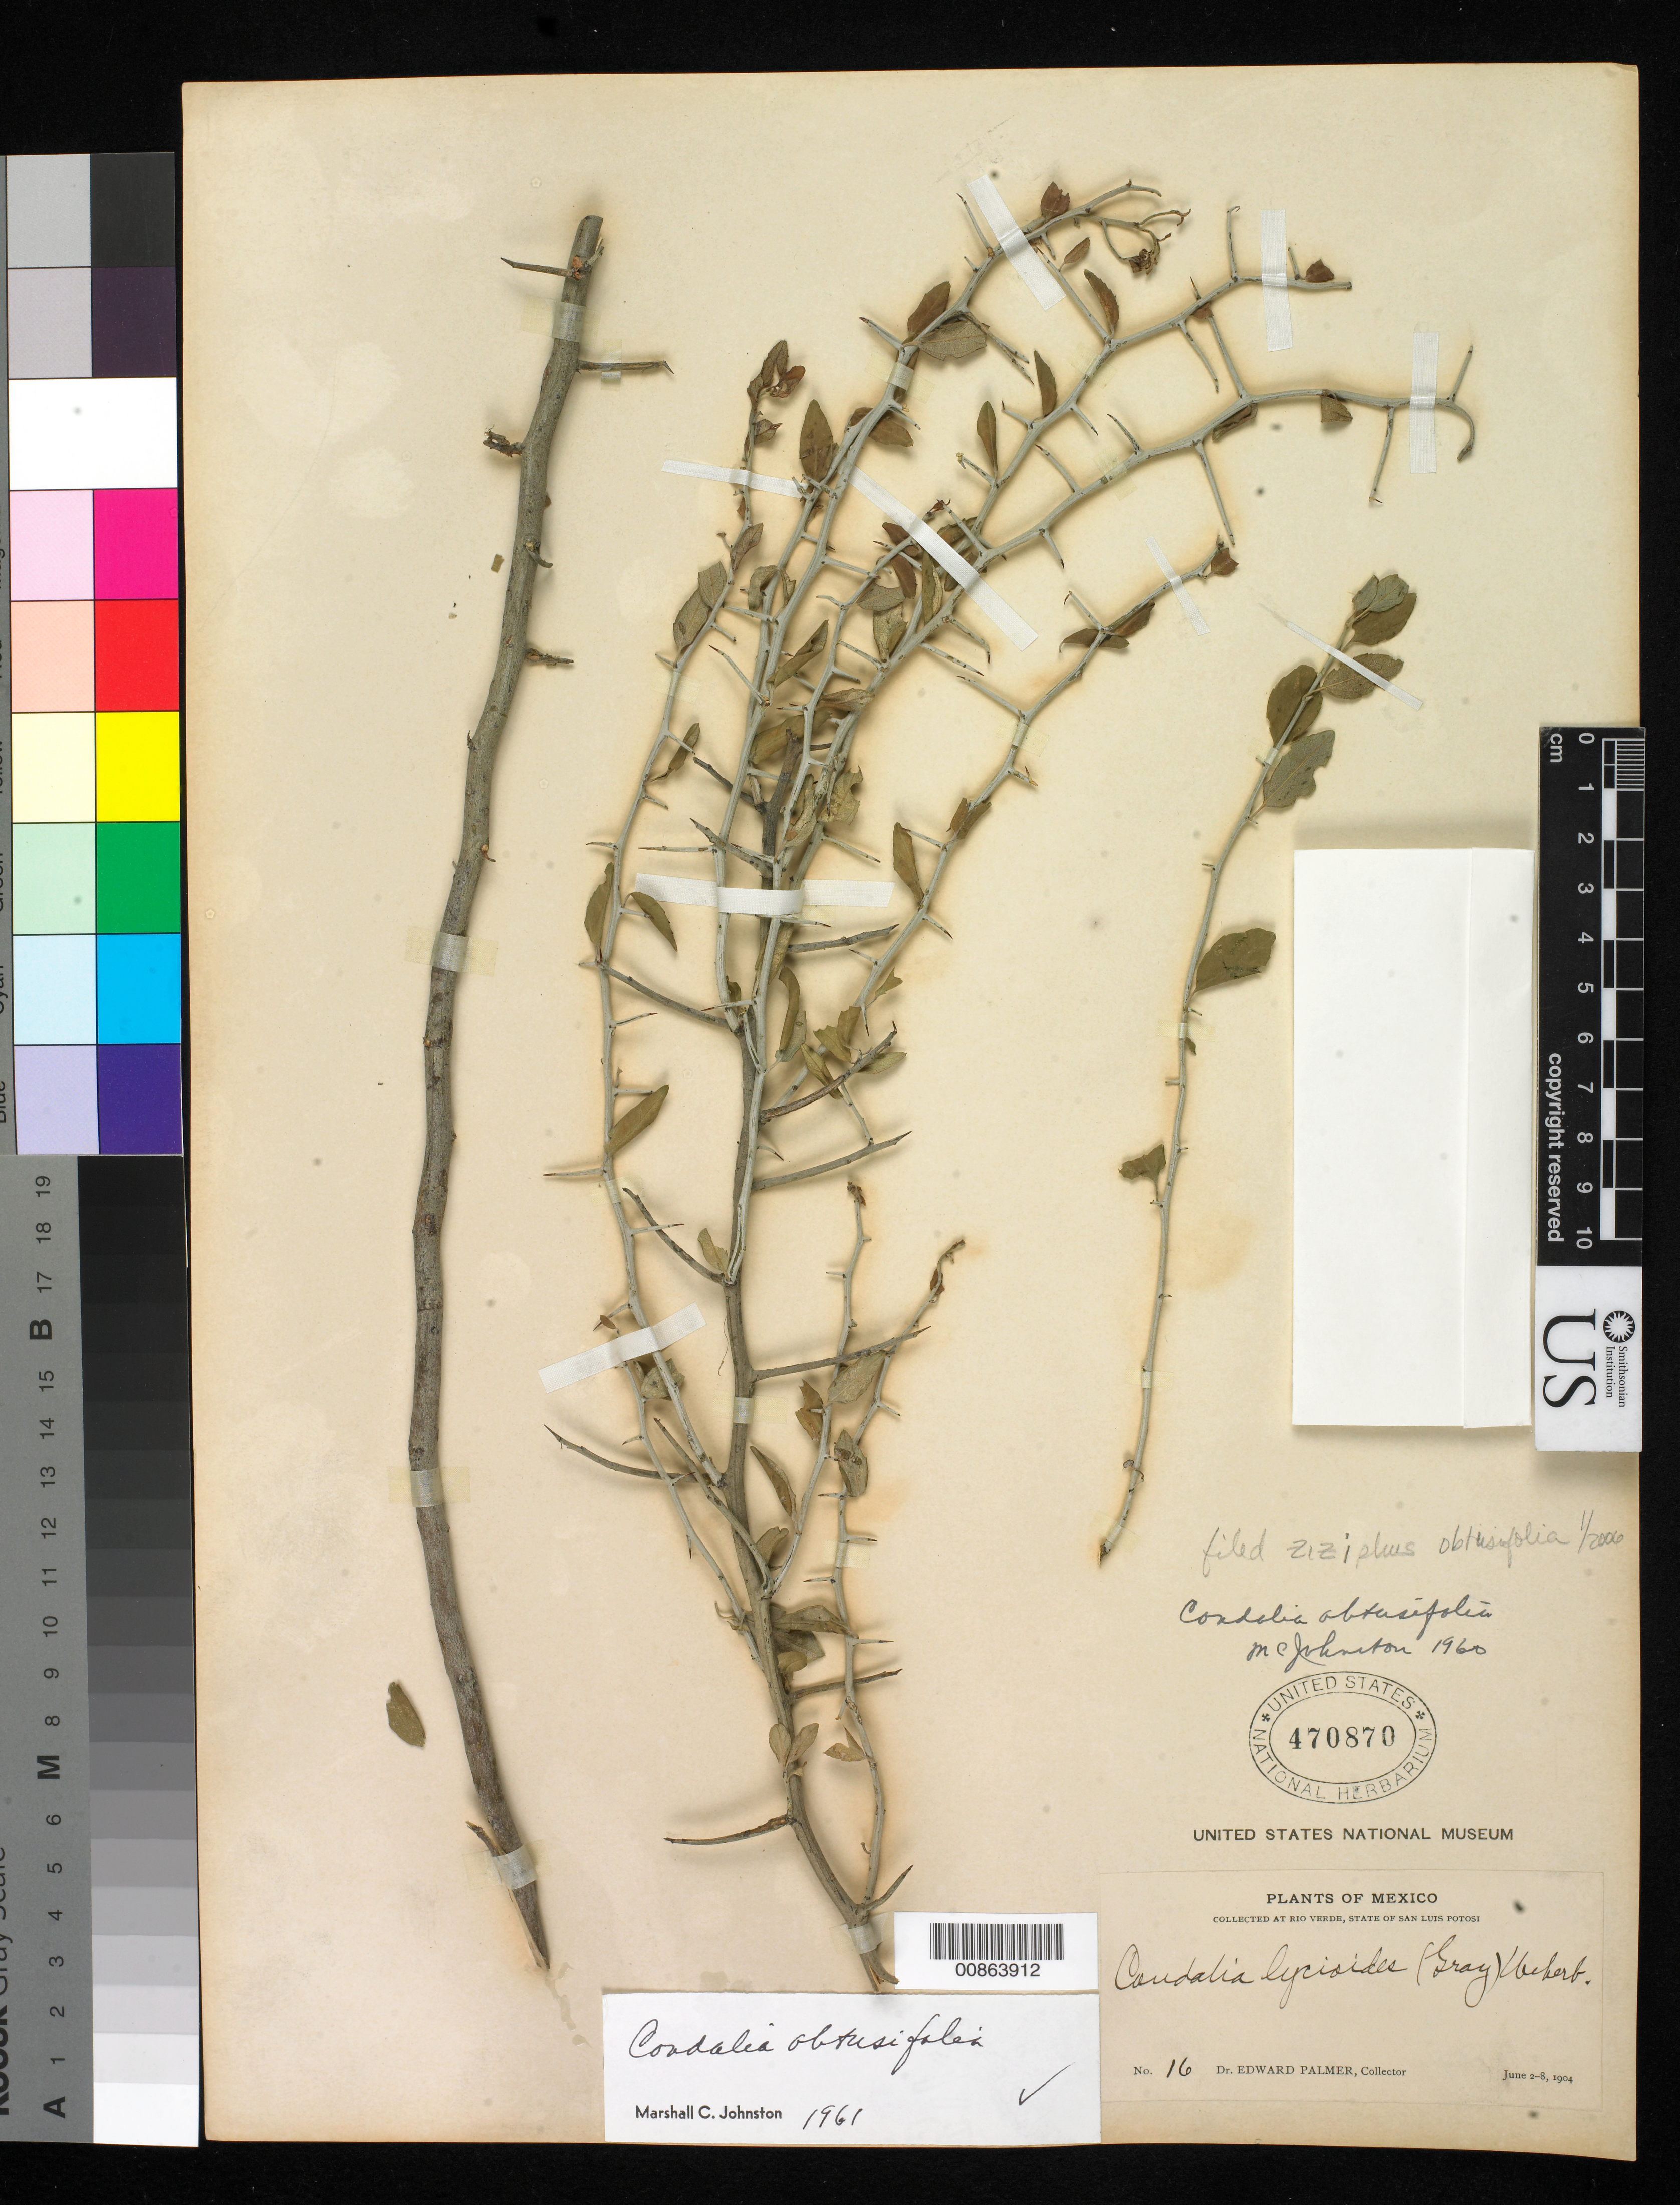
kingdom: Plantae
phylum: Tracheophyta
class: Magnoliopsida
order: Rosales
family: Rhamnaceae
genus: Sarcomphalus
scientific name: Sarcomphalus obtusifolius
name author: (Hook. ex Torr. & A. Gray) Hauenschild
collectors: E. Palmer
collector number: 16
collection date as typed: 02 Jun 1904 to 08 Jun 1904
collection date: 1904-06-02/1904-06-08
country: Mexico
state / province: San Luis Potosí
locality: Río Verde, San Luis Potosí.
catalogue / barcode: US 470870